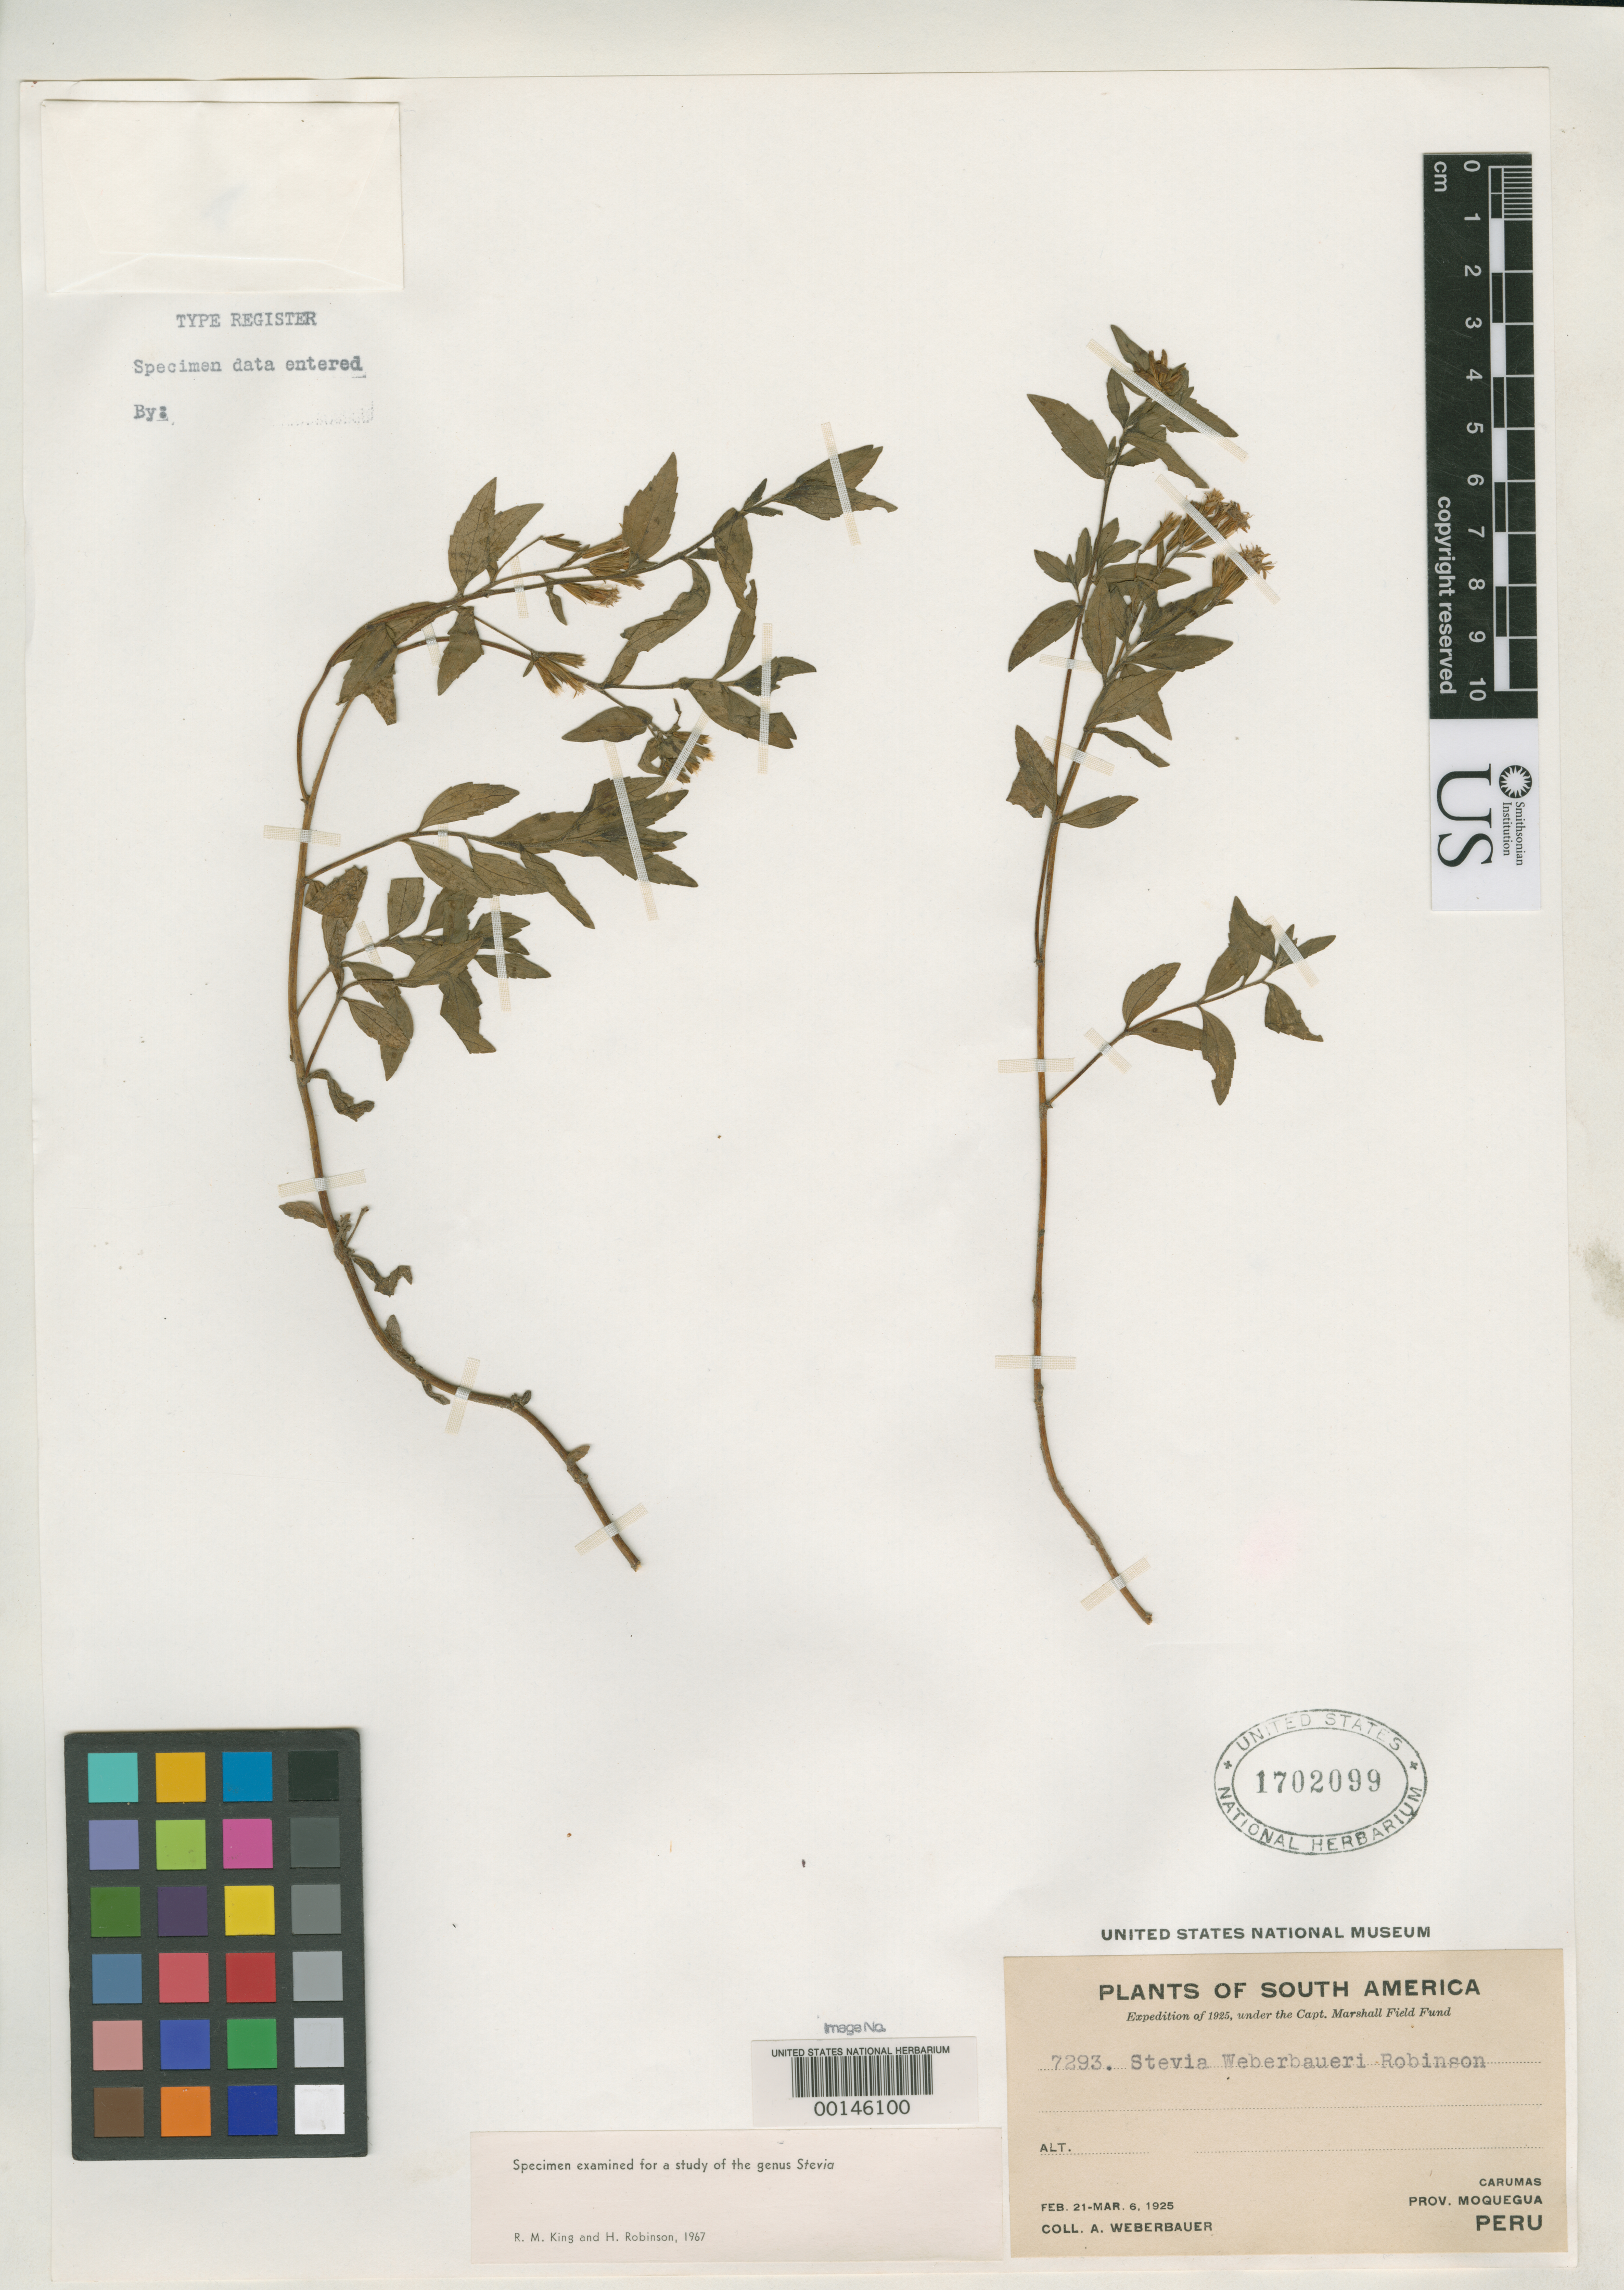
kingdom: Plantae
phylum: Tracheophyta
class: Magnoliopsida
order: Asterales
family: Asteraceae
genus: Stevia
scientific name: Stevia weberbaueri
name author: B.L. Rob.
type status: Isotype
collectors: A. Weberbauer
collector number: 7293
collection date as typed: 21 Feb 1925 to 06 Mar 1925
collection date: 1925-02-21/1925-03-06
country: Peru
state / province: Moquegua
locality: Carumas.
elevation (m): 3200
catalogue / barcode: US 1702099